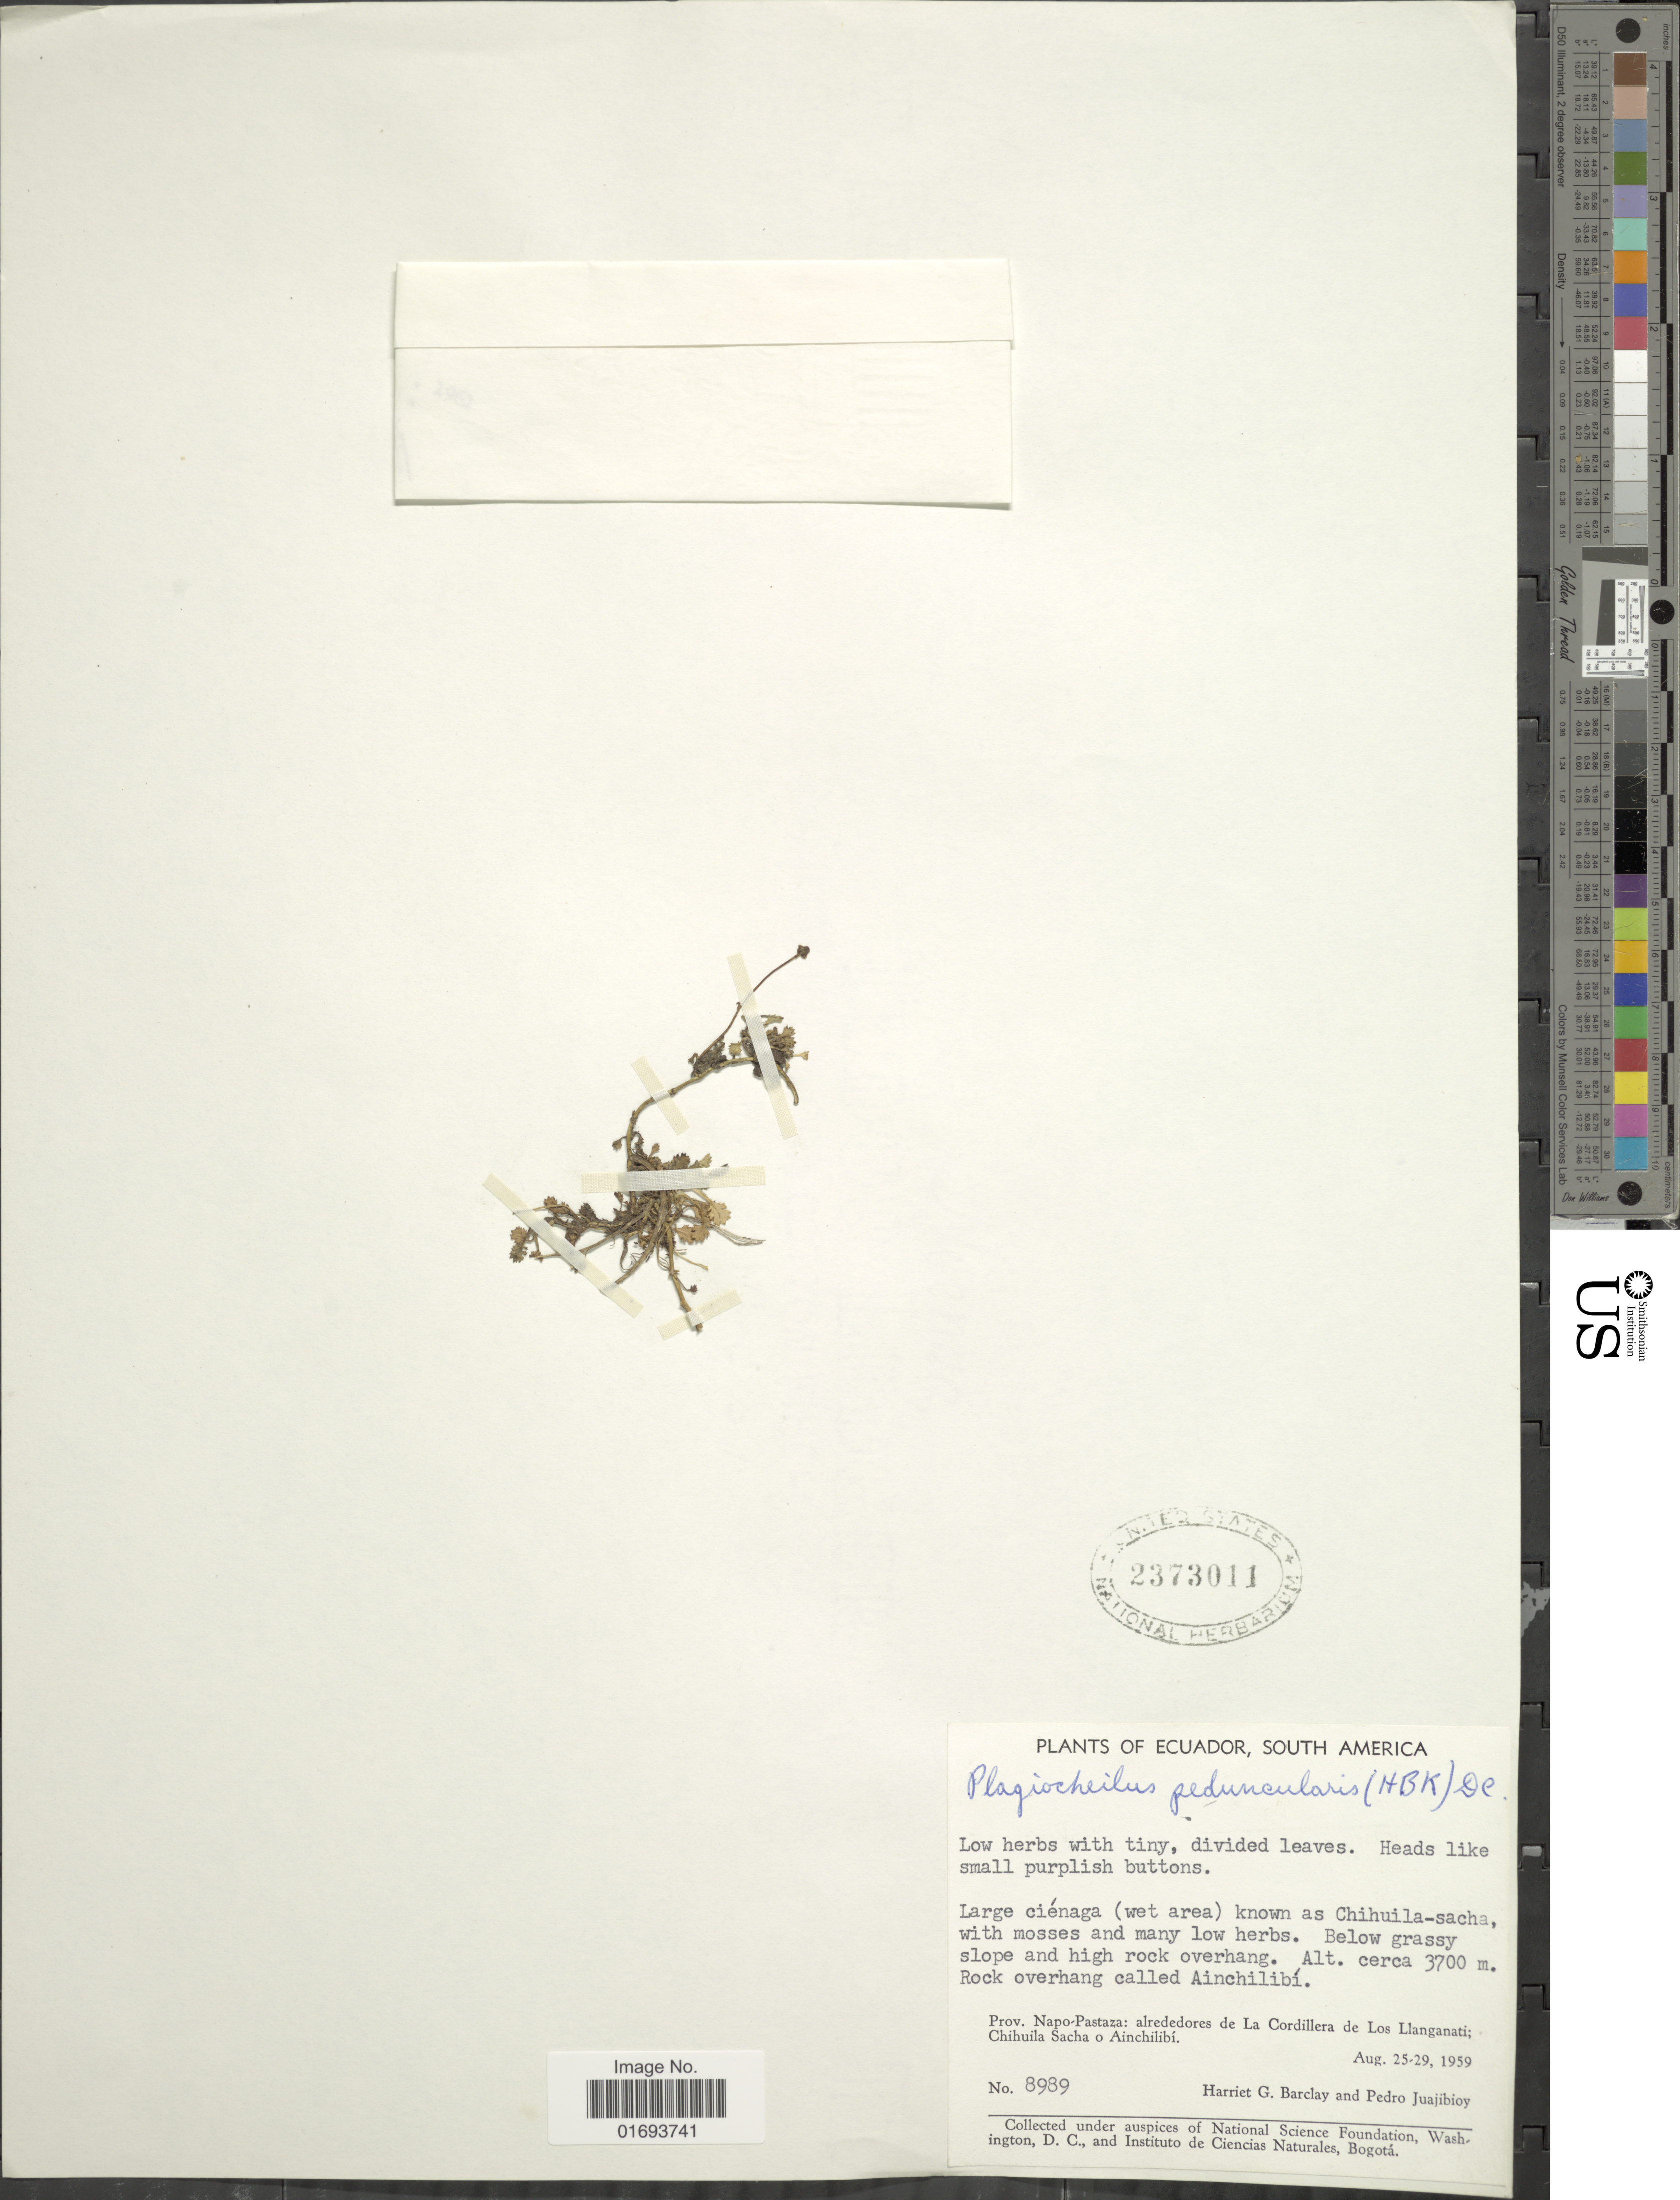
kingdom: Plantae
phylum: Tracheophyta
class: Magnoliopsida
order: Asterales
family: Asteraceae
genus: Plagiocheilus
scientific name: Plagiocheilus peduncularis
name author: (Kunth) Wedd.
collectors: H. G. Barclay & P. Juajibiuy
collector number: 8989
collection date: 1959-08-25/1959-08-29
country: Ecuador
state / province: Napo / Pastaza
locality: Alrededores de La Cordillera de Los Llanganati; Chuila Sacha o Ainchilibi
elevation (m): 3700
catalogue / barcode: US 2373011